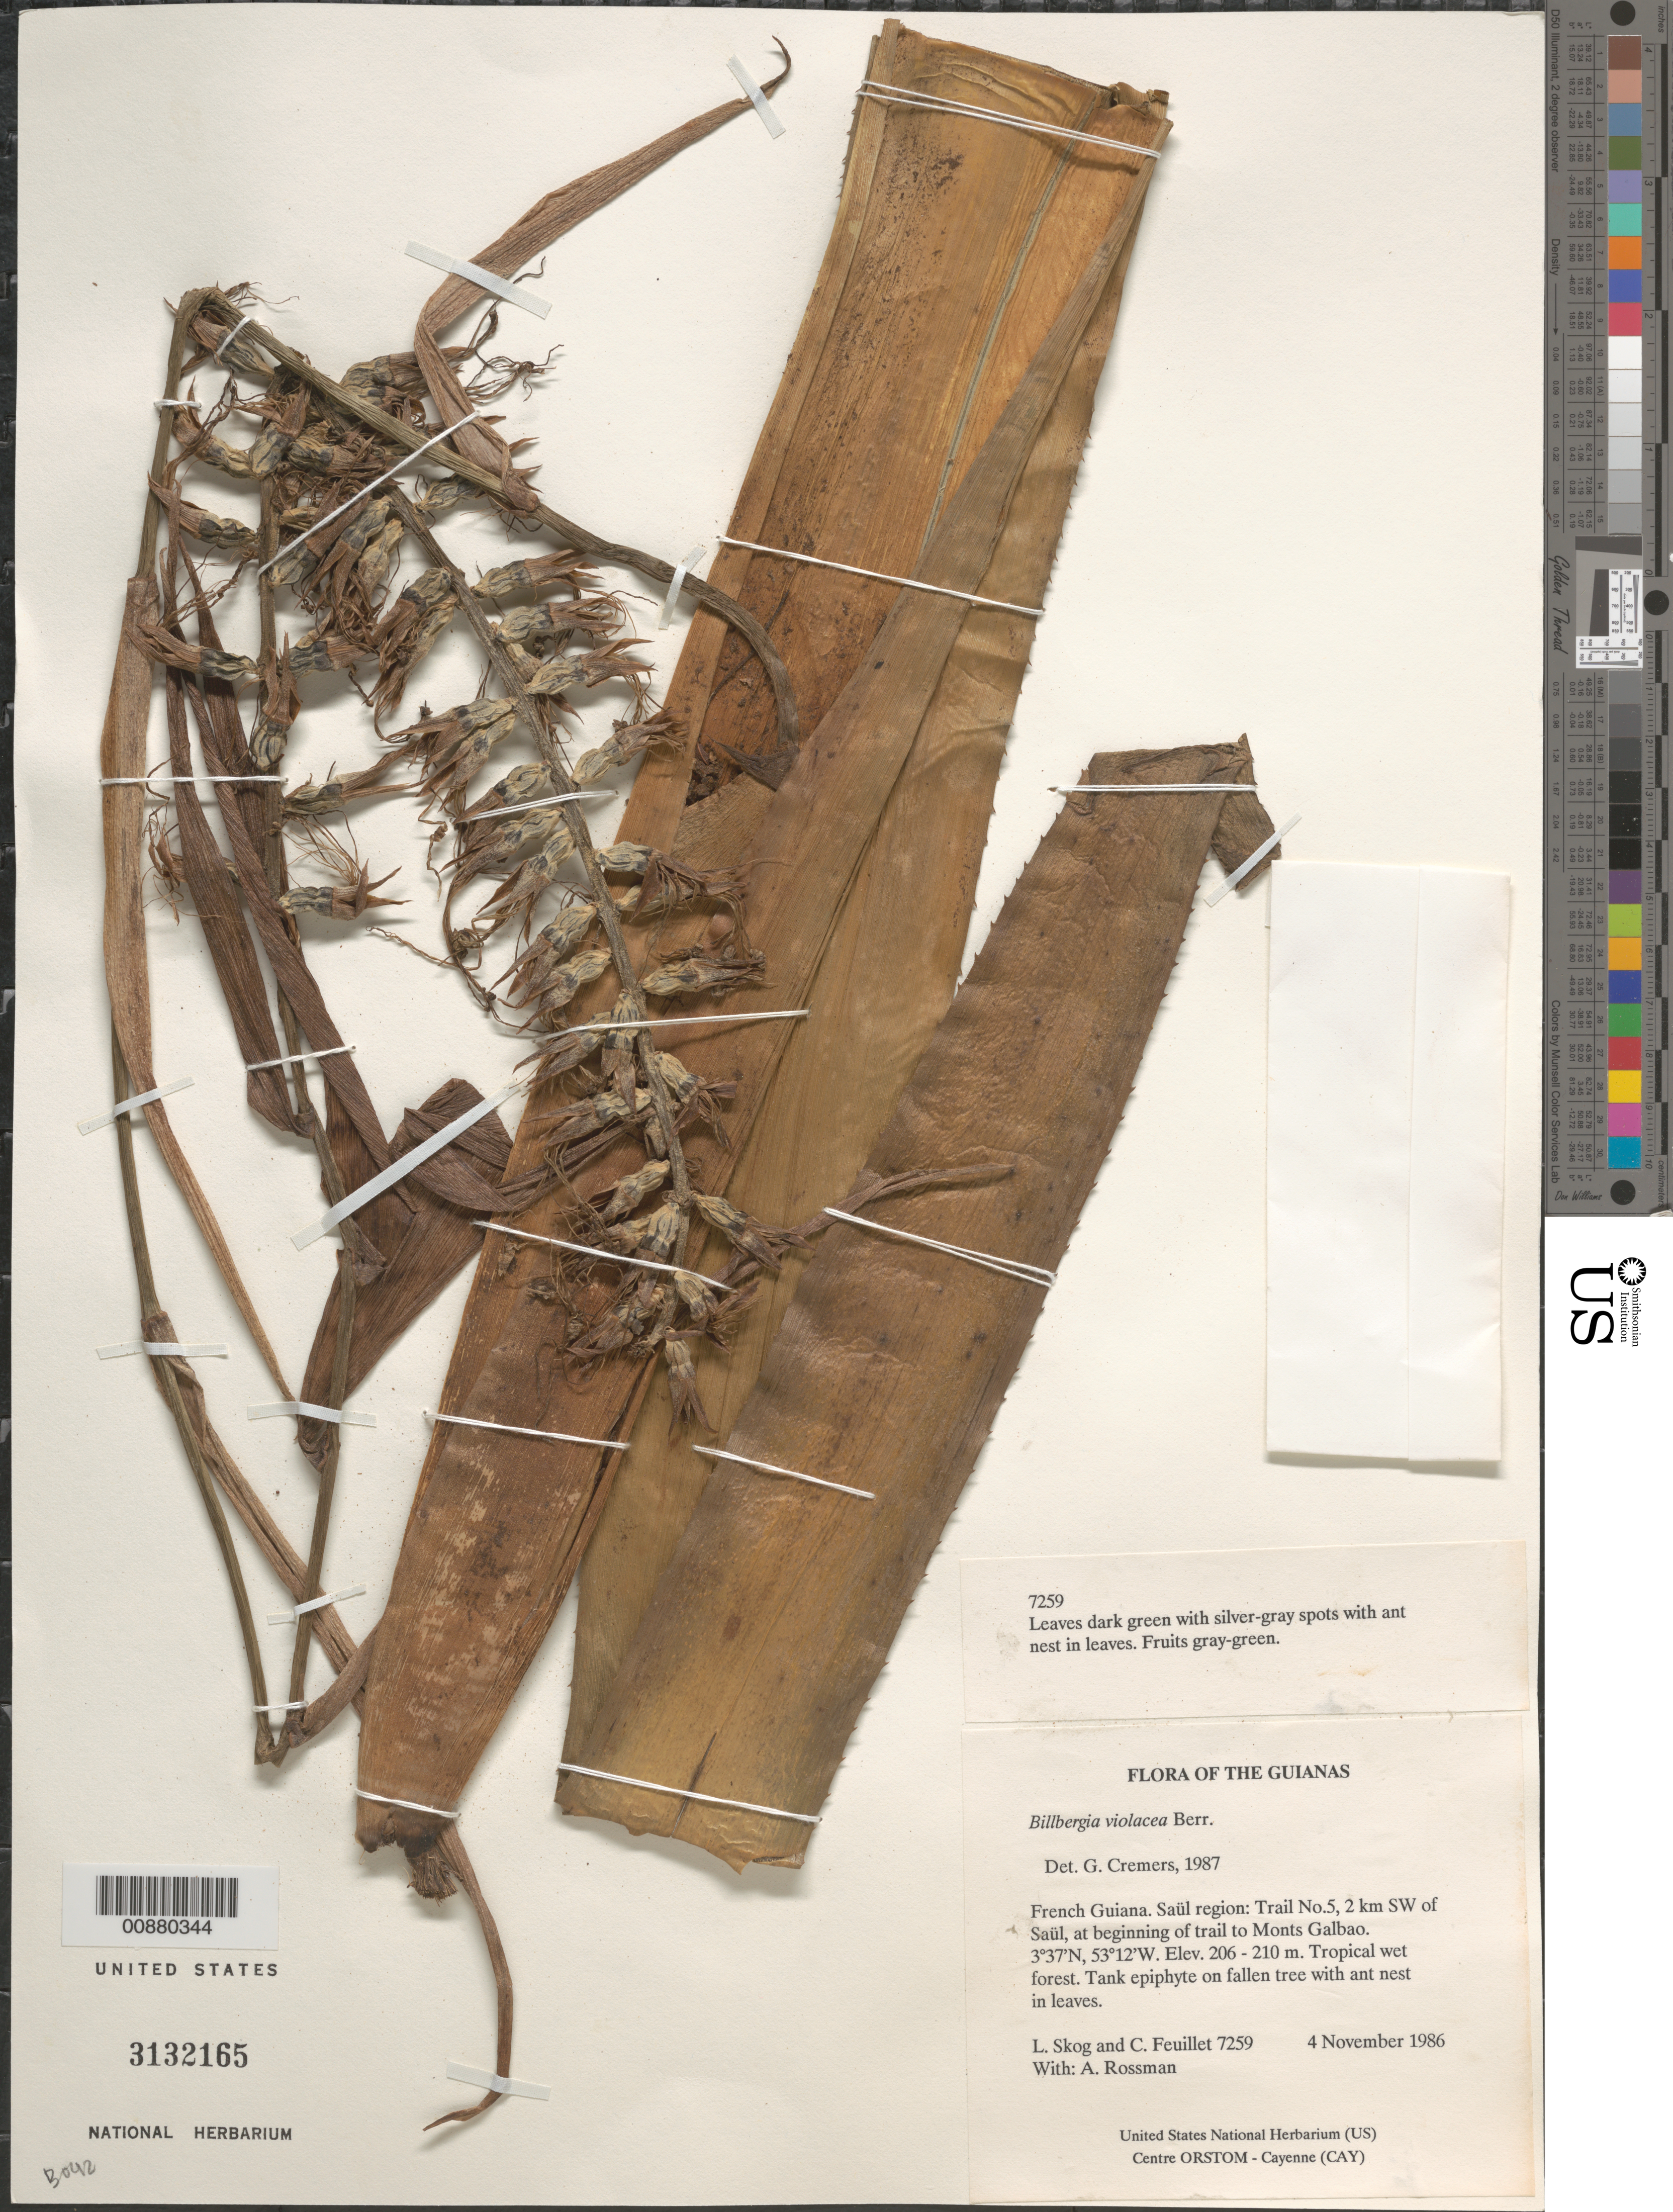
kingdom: Plantae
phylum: Tracheophyta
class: Liliopsida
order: Poales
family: Bromeliaceae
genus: Billbergia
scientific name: Billbergia violacea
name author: Beer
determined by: Cremers, Georges A.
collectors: L. E. Skog, C. Feuillet & A. Rossman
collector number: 7259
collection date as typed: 4 November 1986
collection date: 1986-11-04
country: French Guiana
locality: Trail No.5, 2 km SW of Saül, at beginning of trail to Monts Galbao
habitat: Tropical wet forest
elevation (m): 206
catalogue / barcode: US 3132165